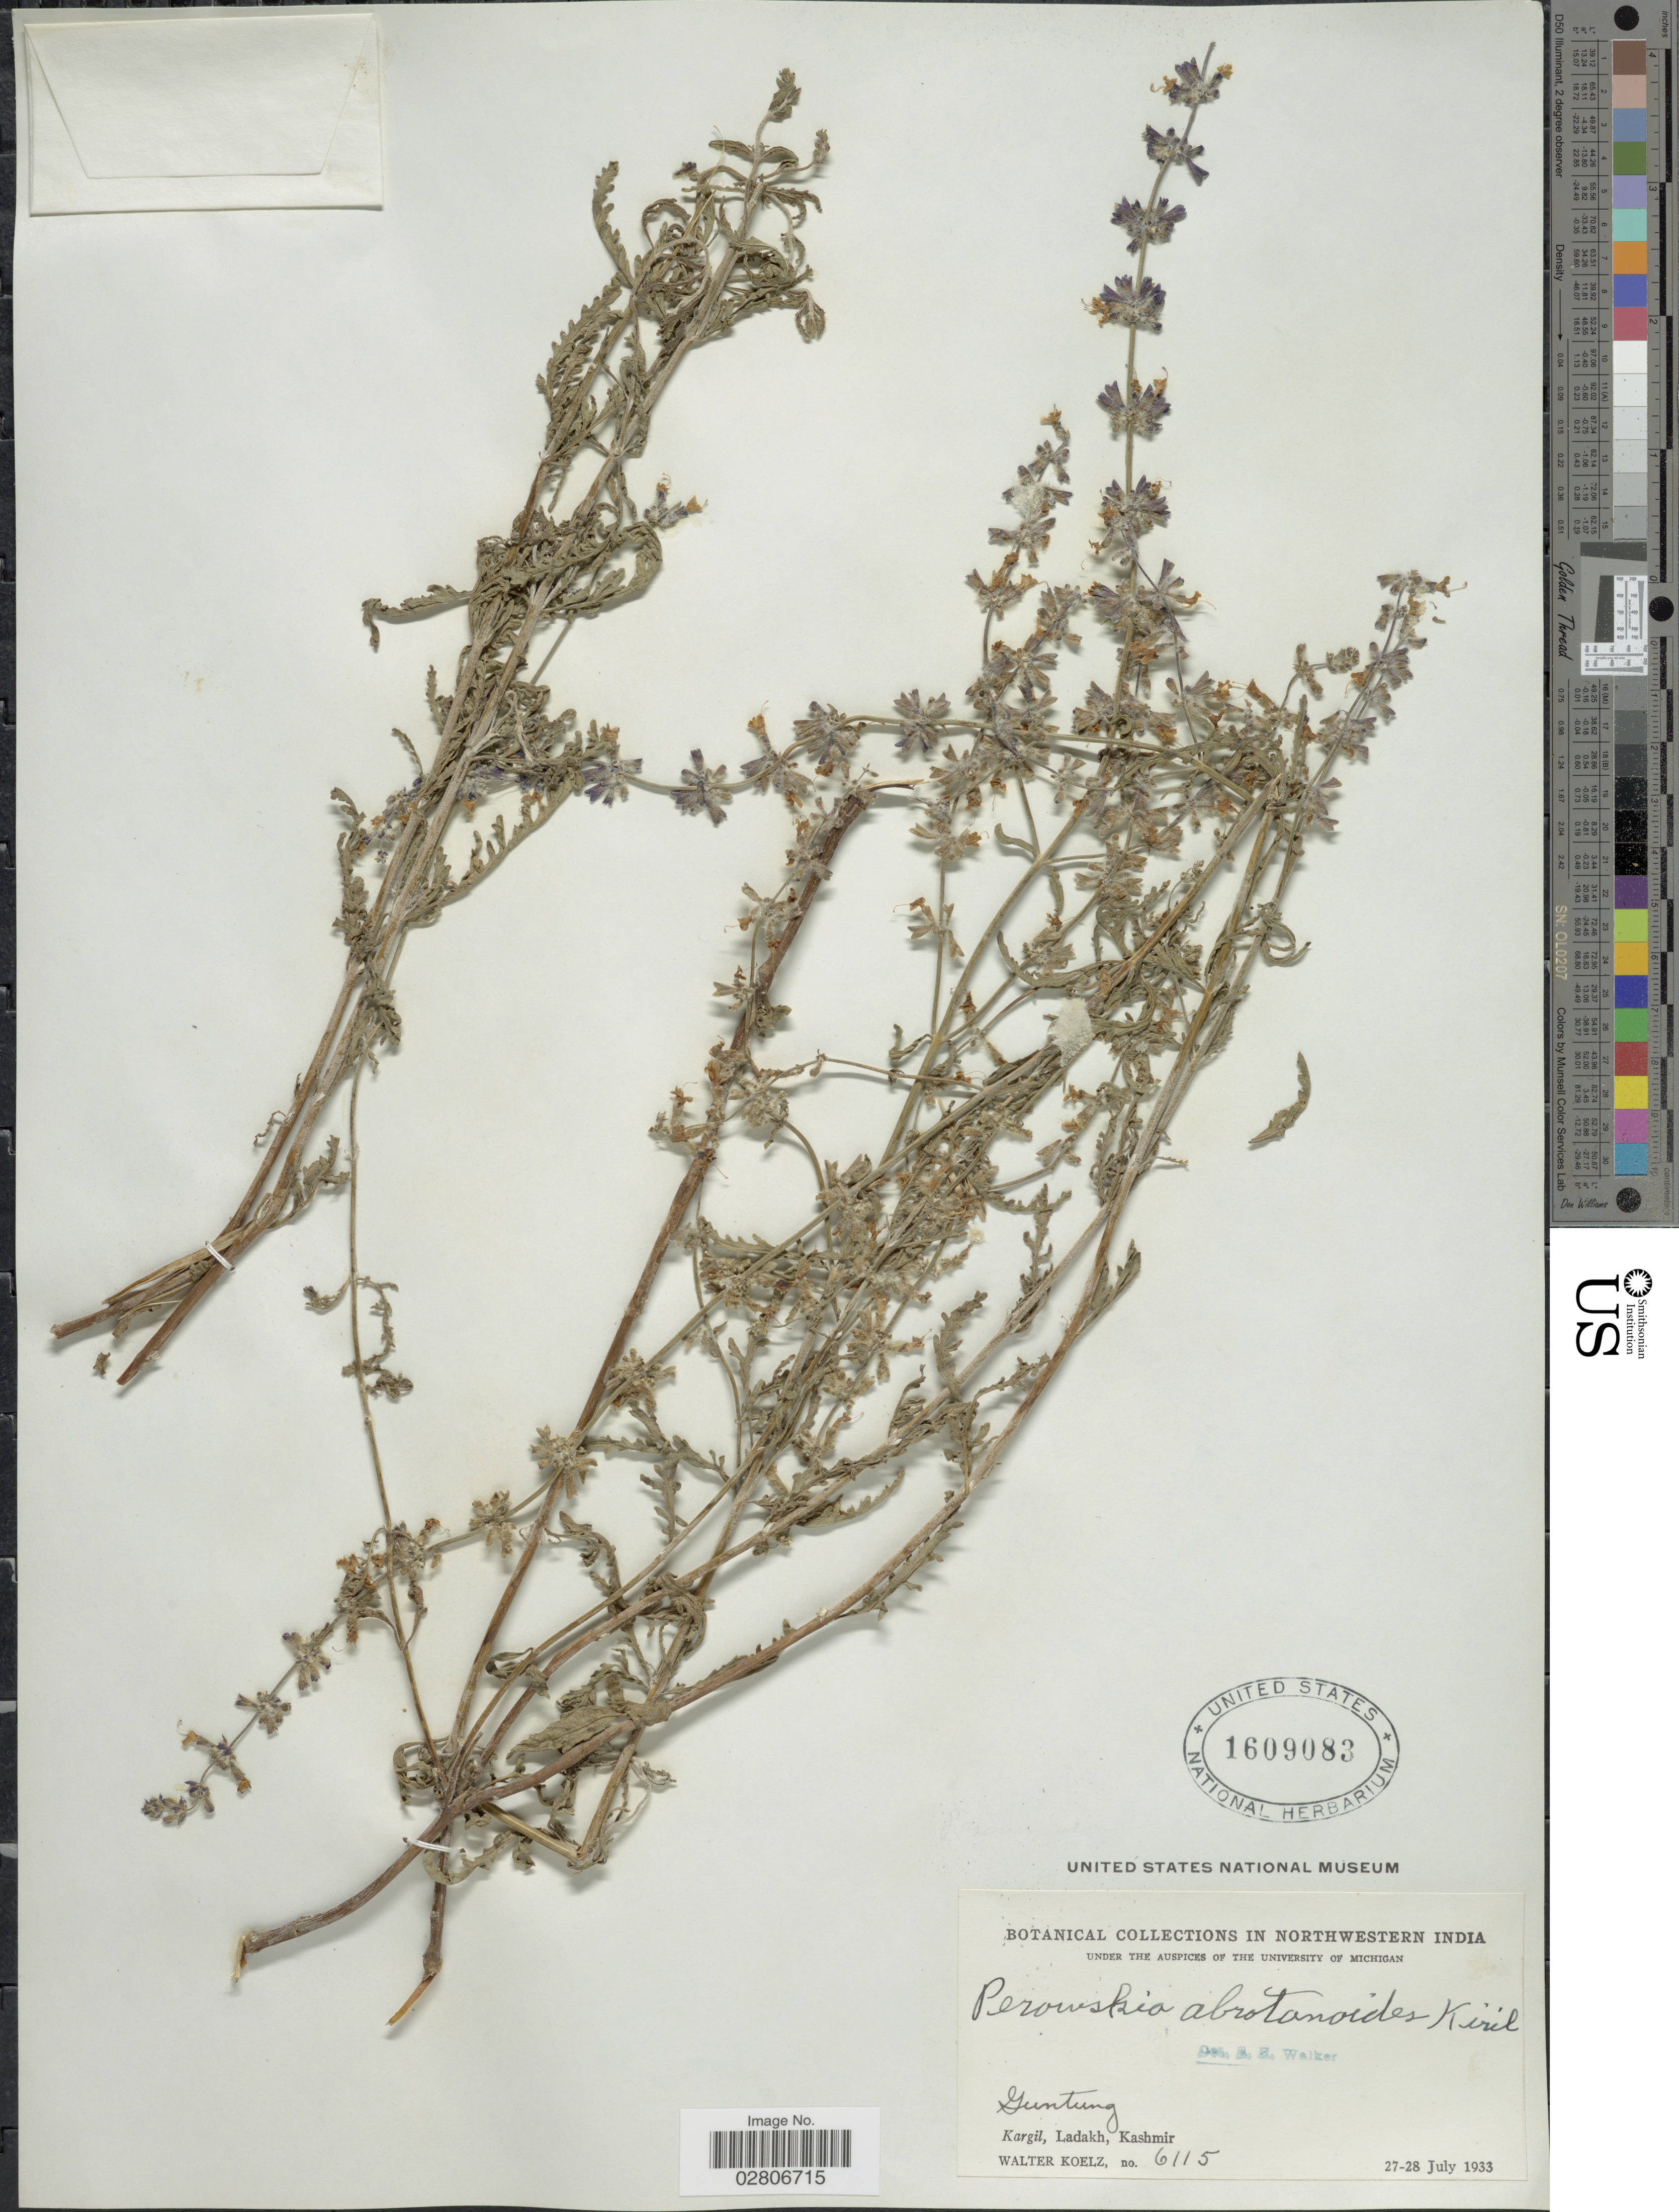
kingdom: Plantae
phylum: Tracheophyta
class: Magnoliopsida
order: Lamiales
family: Lamiaceae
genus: Perovskia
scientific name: Perovskia abrotanoides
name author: Kar.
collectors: W. N. Koelz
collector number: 6115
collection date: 1933-07-27/1933-07-28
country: India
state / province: Jammu and Kashmir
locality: Northwestern India. Guntung, Kargil, Ladakh, Kashmir.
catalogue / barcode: US 1609083